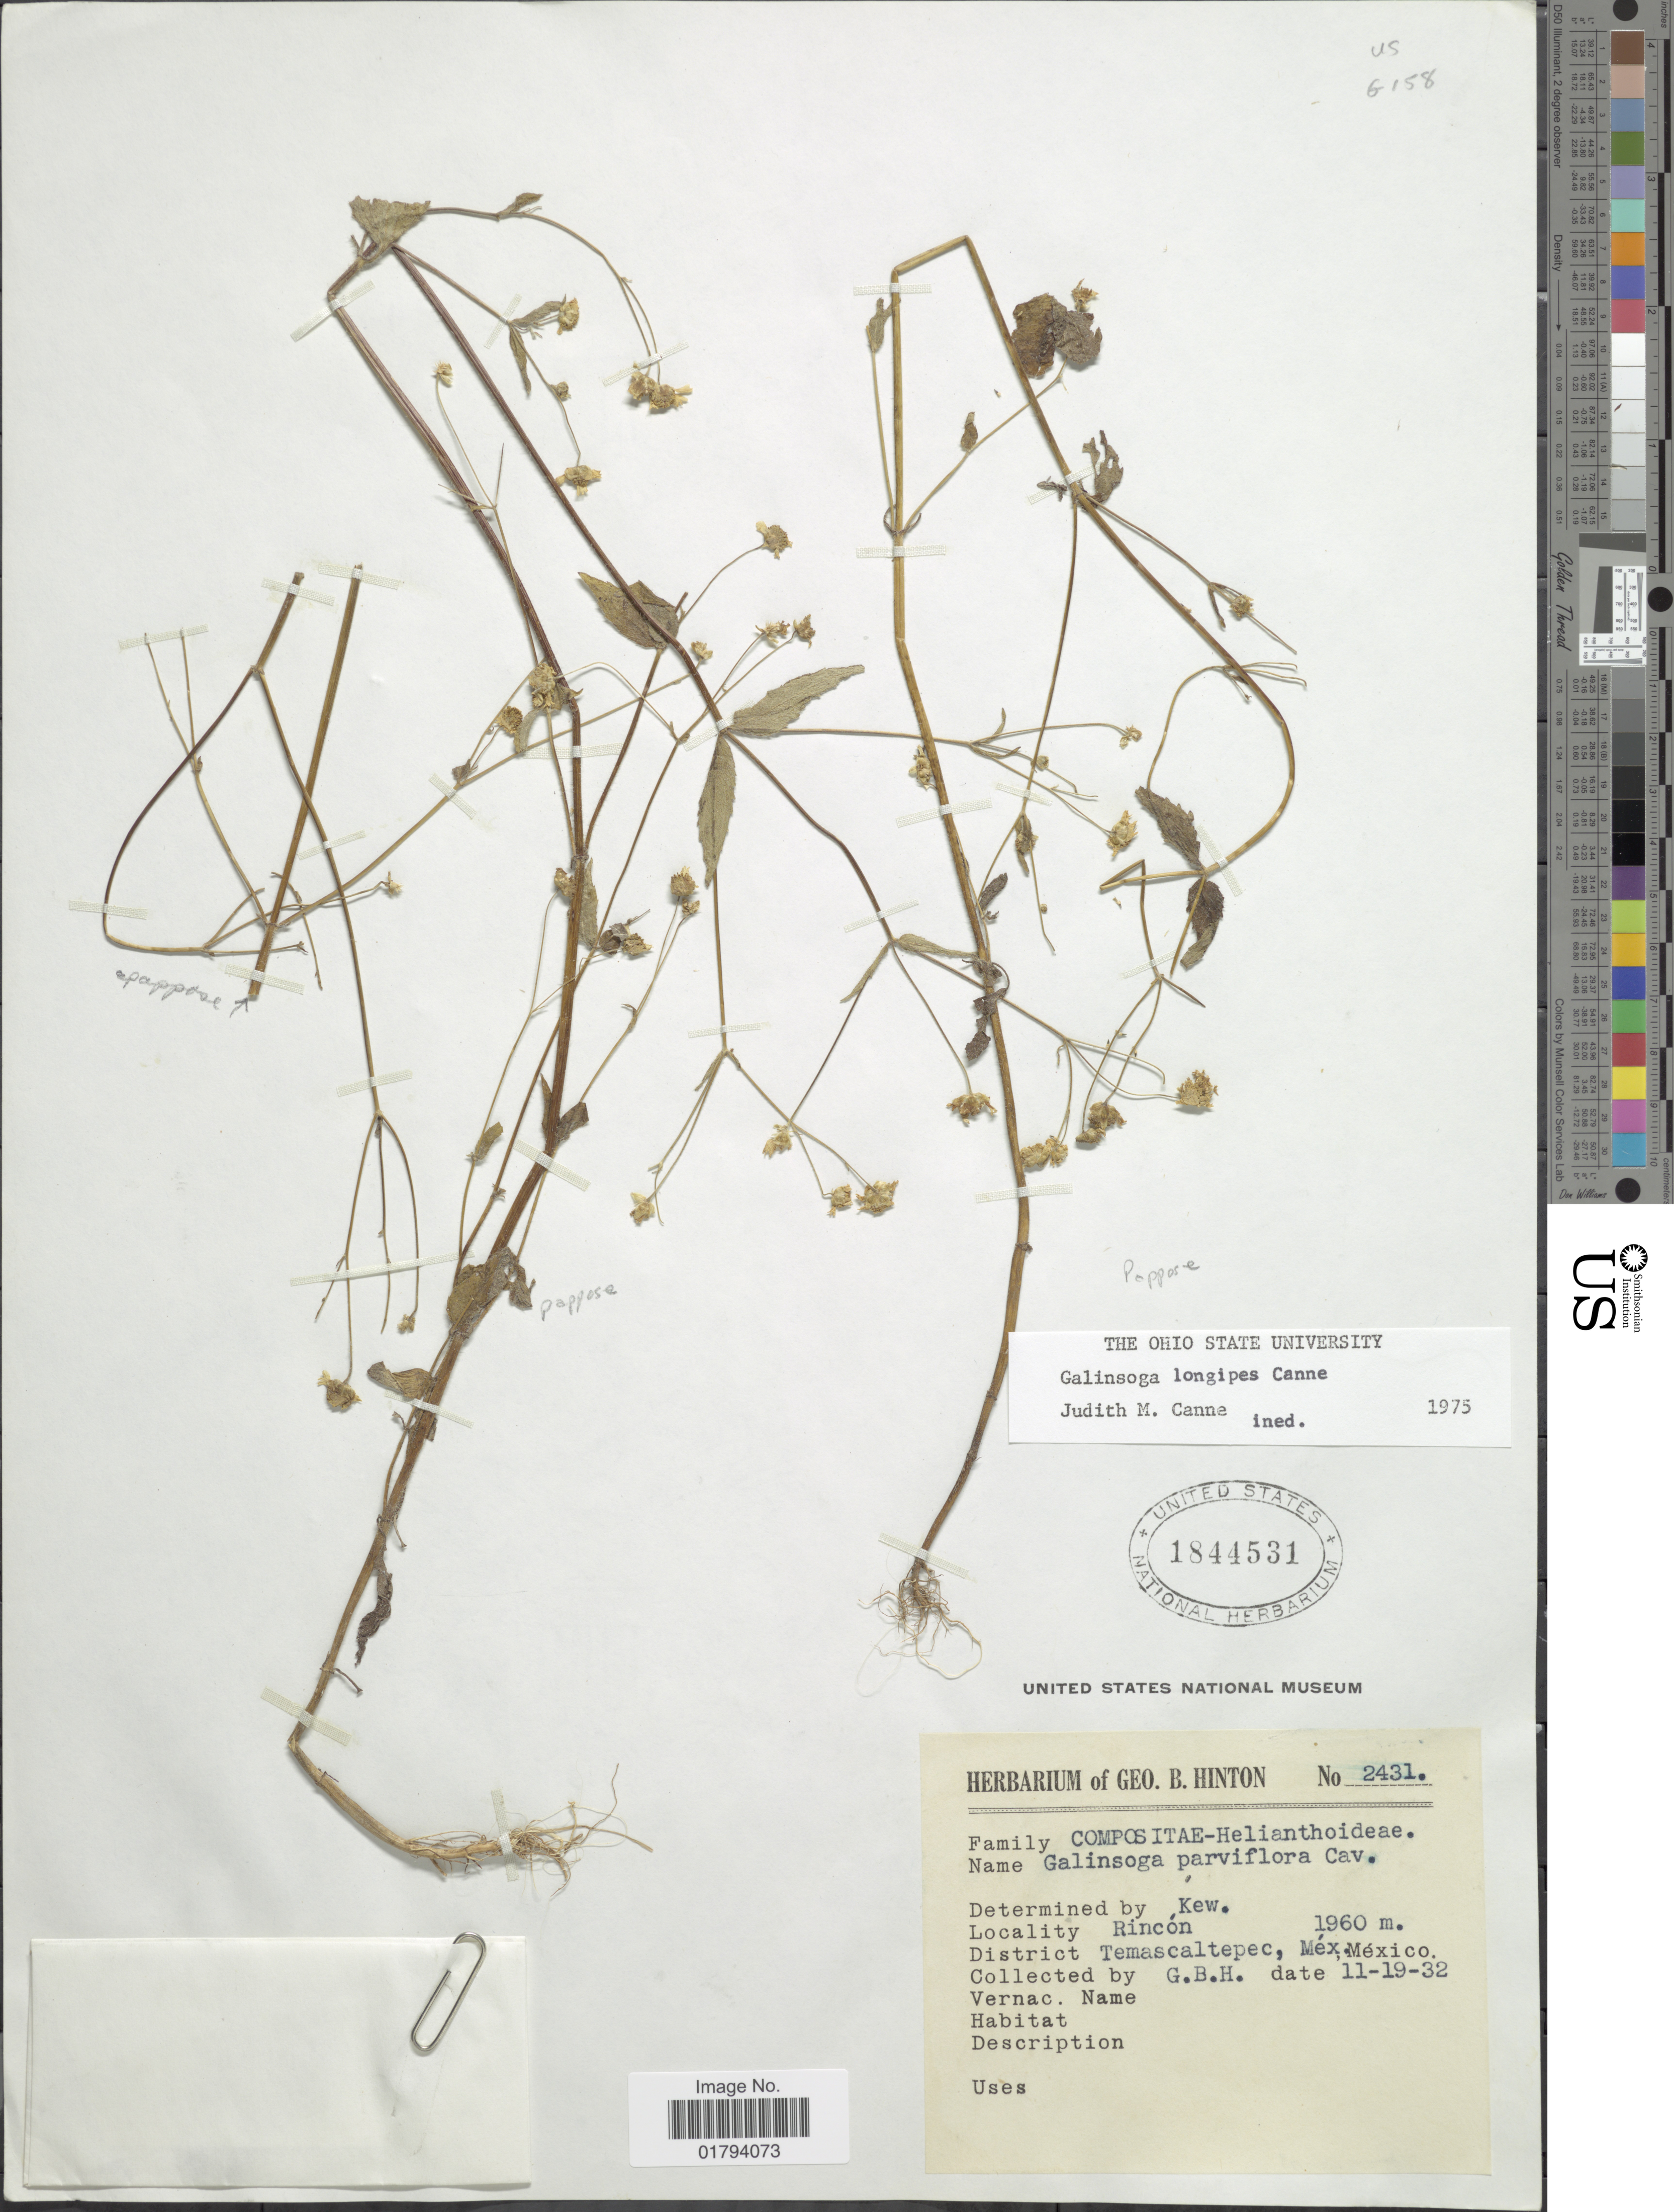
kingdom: Plantae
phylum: Tracheophyta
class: Magnoliopsida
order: Asterales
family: Asteraceae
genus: Galinsoga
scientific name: Galinsoga longipes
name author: Canne-Hill.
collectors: G. B. Hinton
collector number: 2431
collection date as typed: Transcribed d/m/y: 19/11/32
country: Mexico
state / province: México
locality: Rincon, District Temascaltepec.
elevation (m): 1960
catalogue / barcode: US 1844531